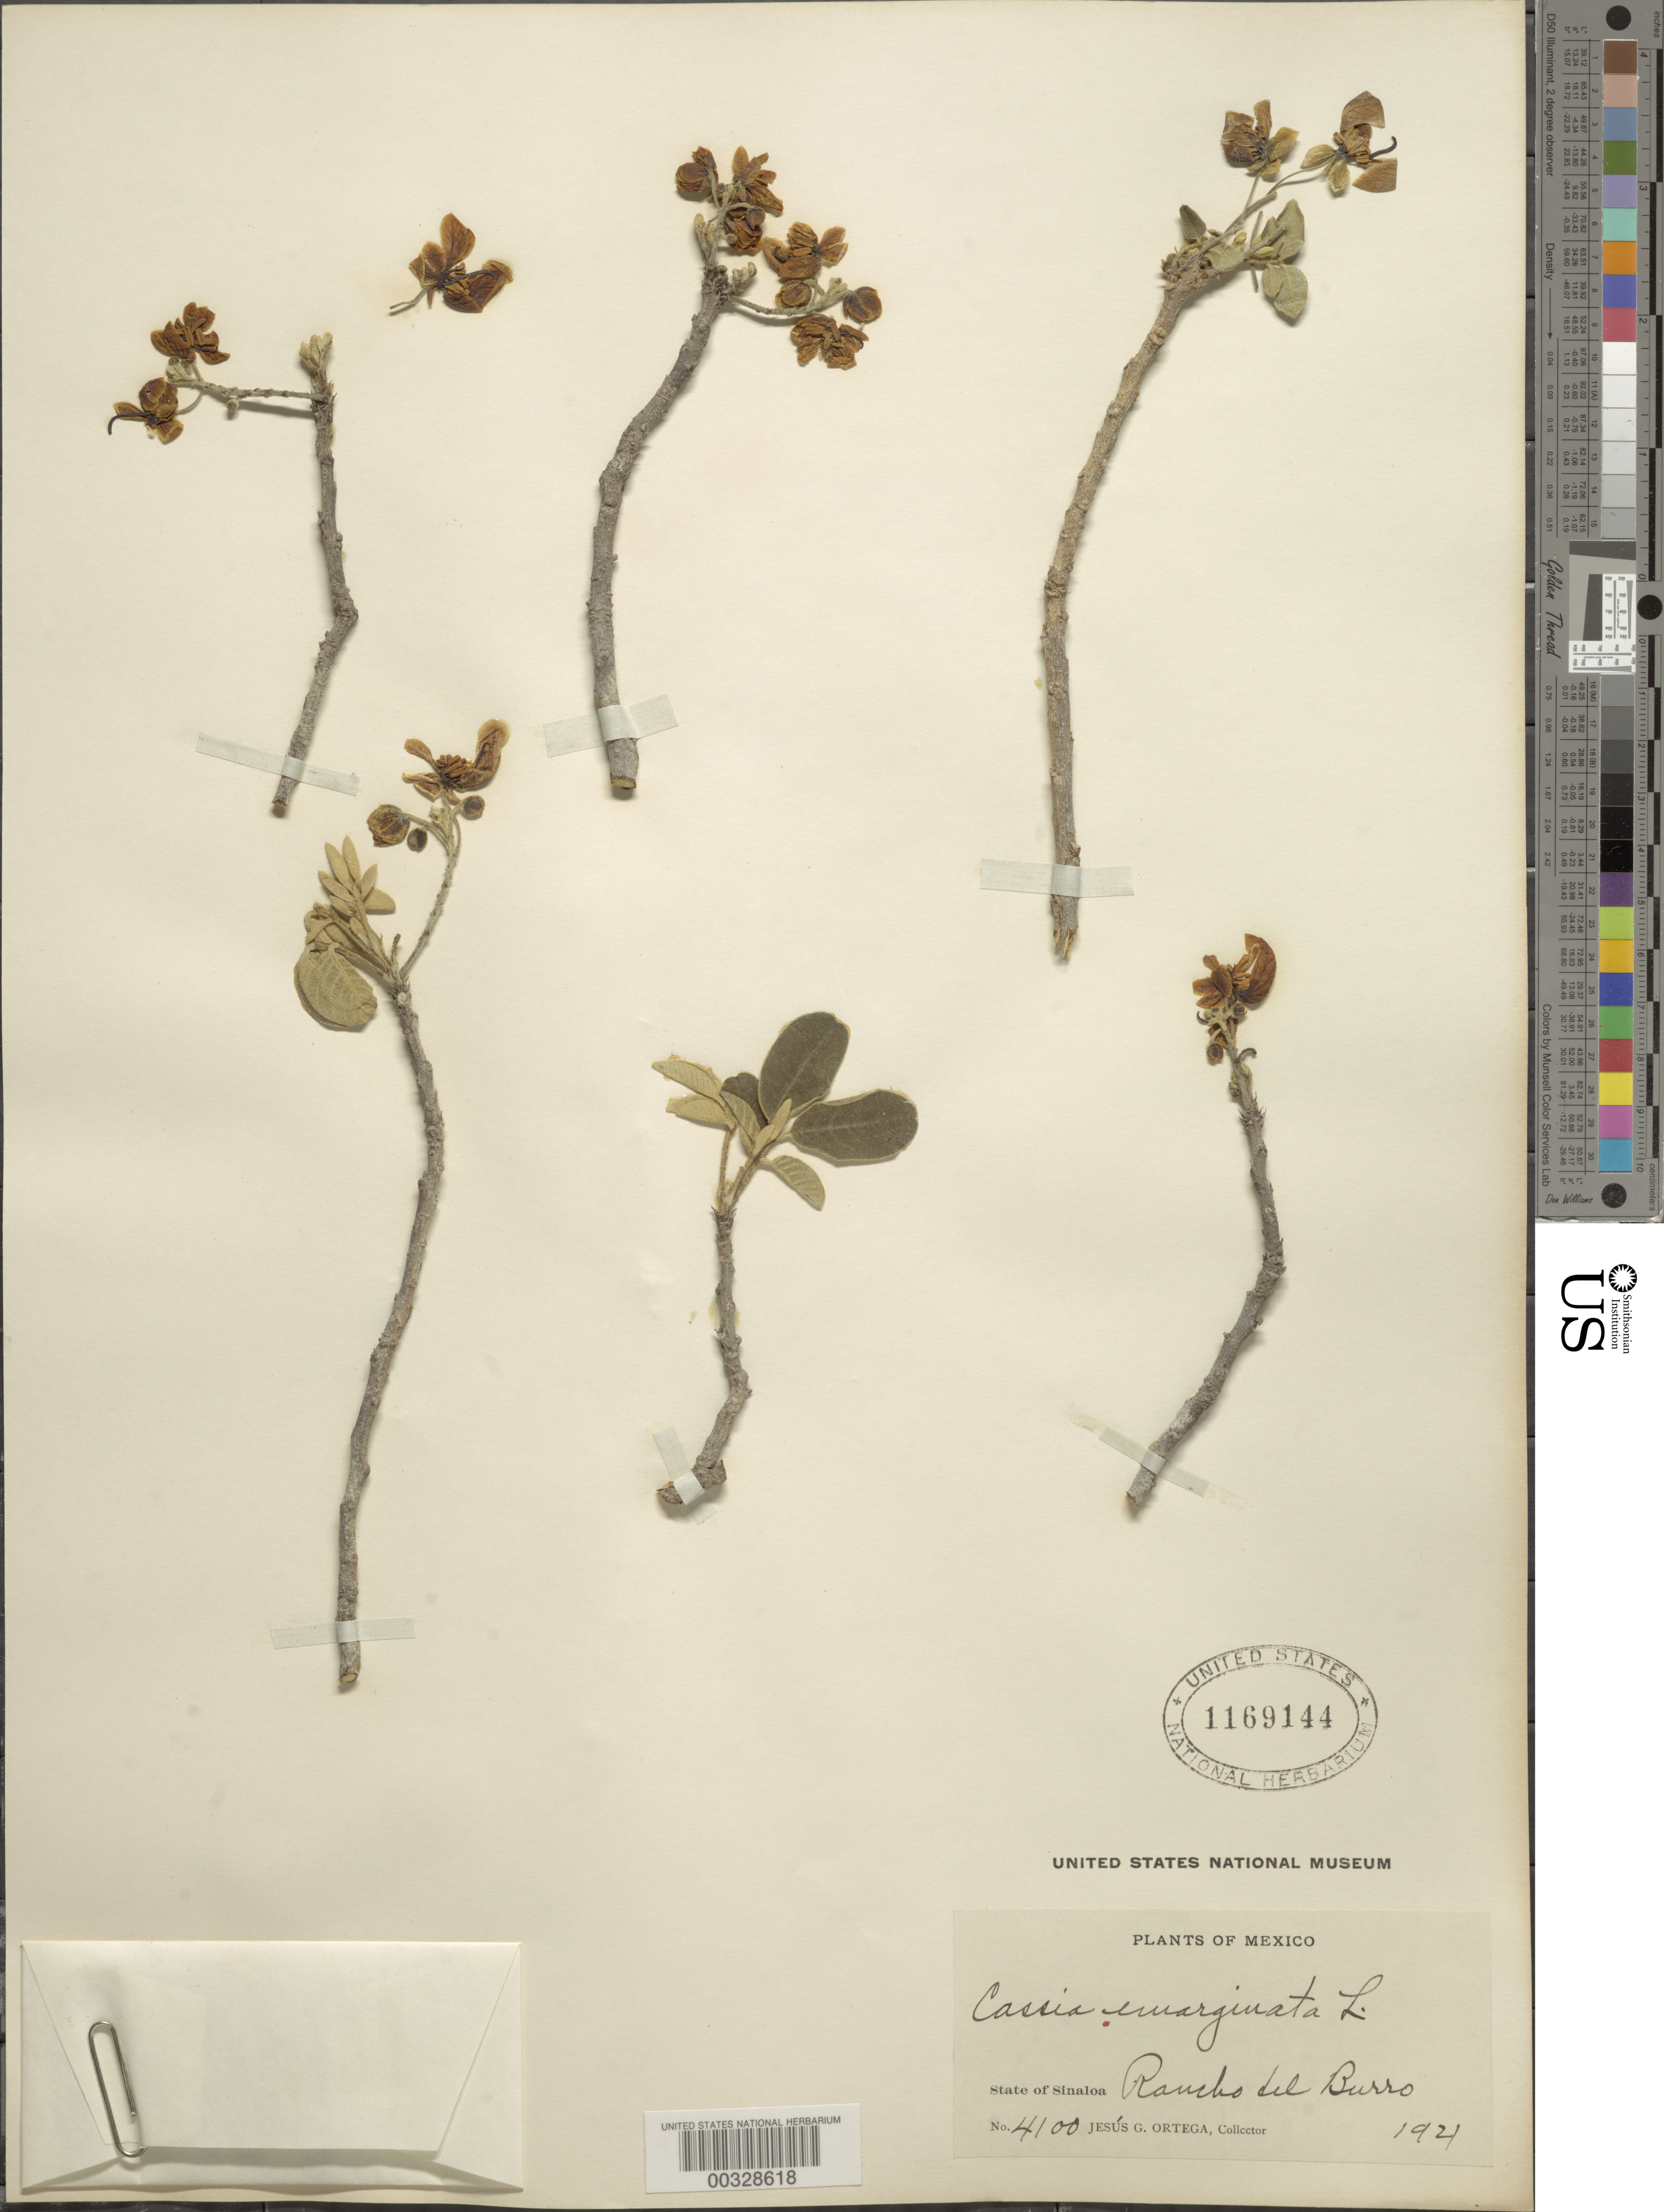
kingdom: Plantae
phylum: Tracheophyta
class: Magnoliopsida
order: Fabales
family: Fabaceae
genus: Senna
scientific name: Senna emarginata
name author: L.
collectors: J. Ortega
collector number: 4100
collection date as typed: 1921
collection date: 1921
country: Mexico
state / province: Sinaloa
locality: Rancho del burro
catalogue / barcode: US 1169144